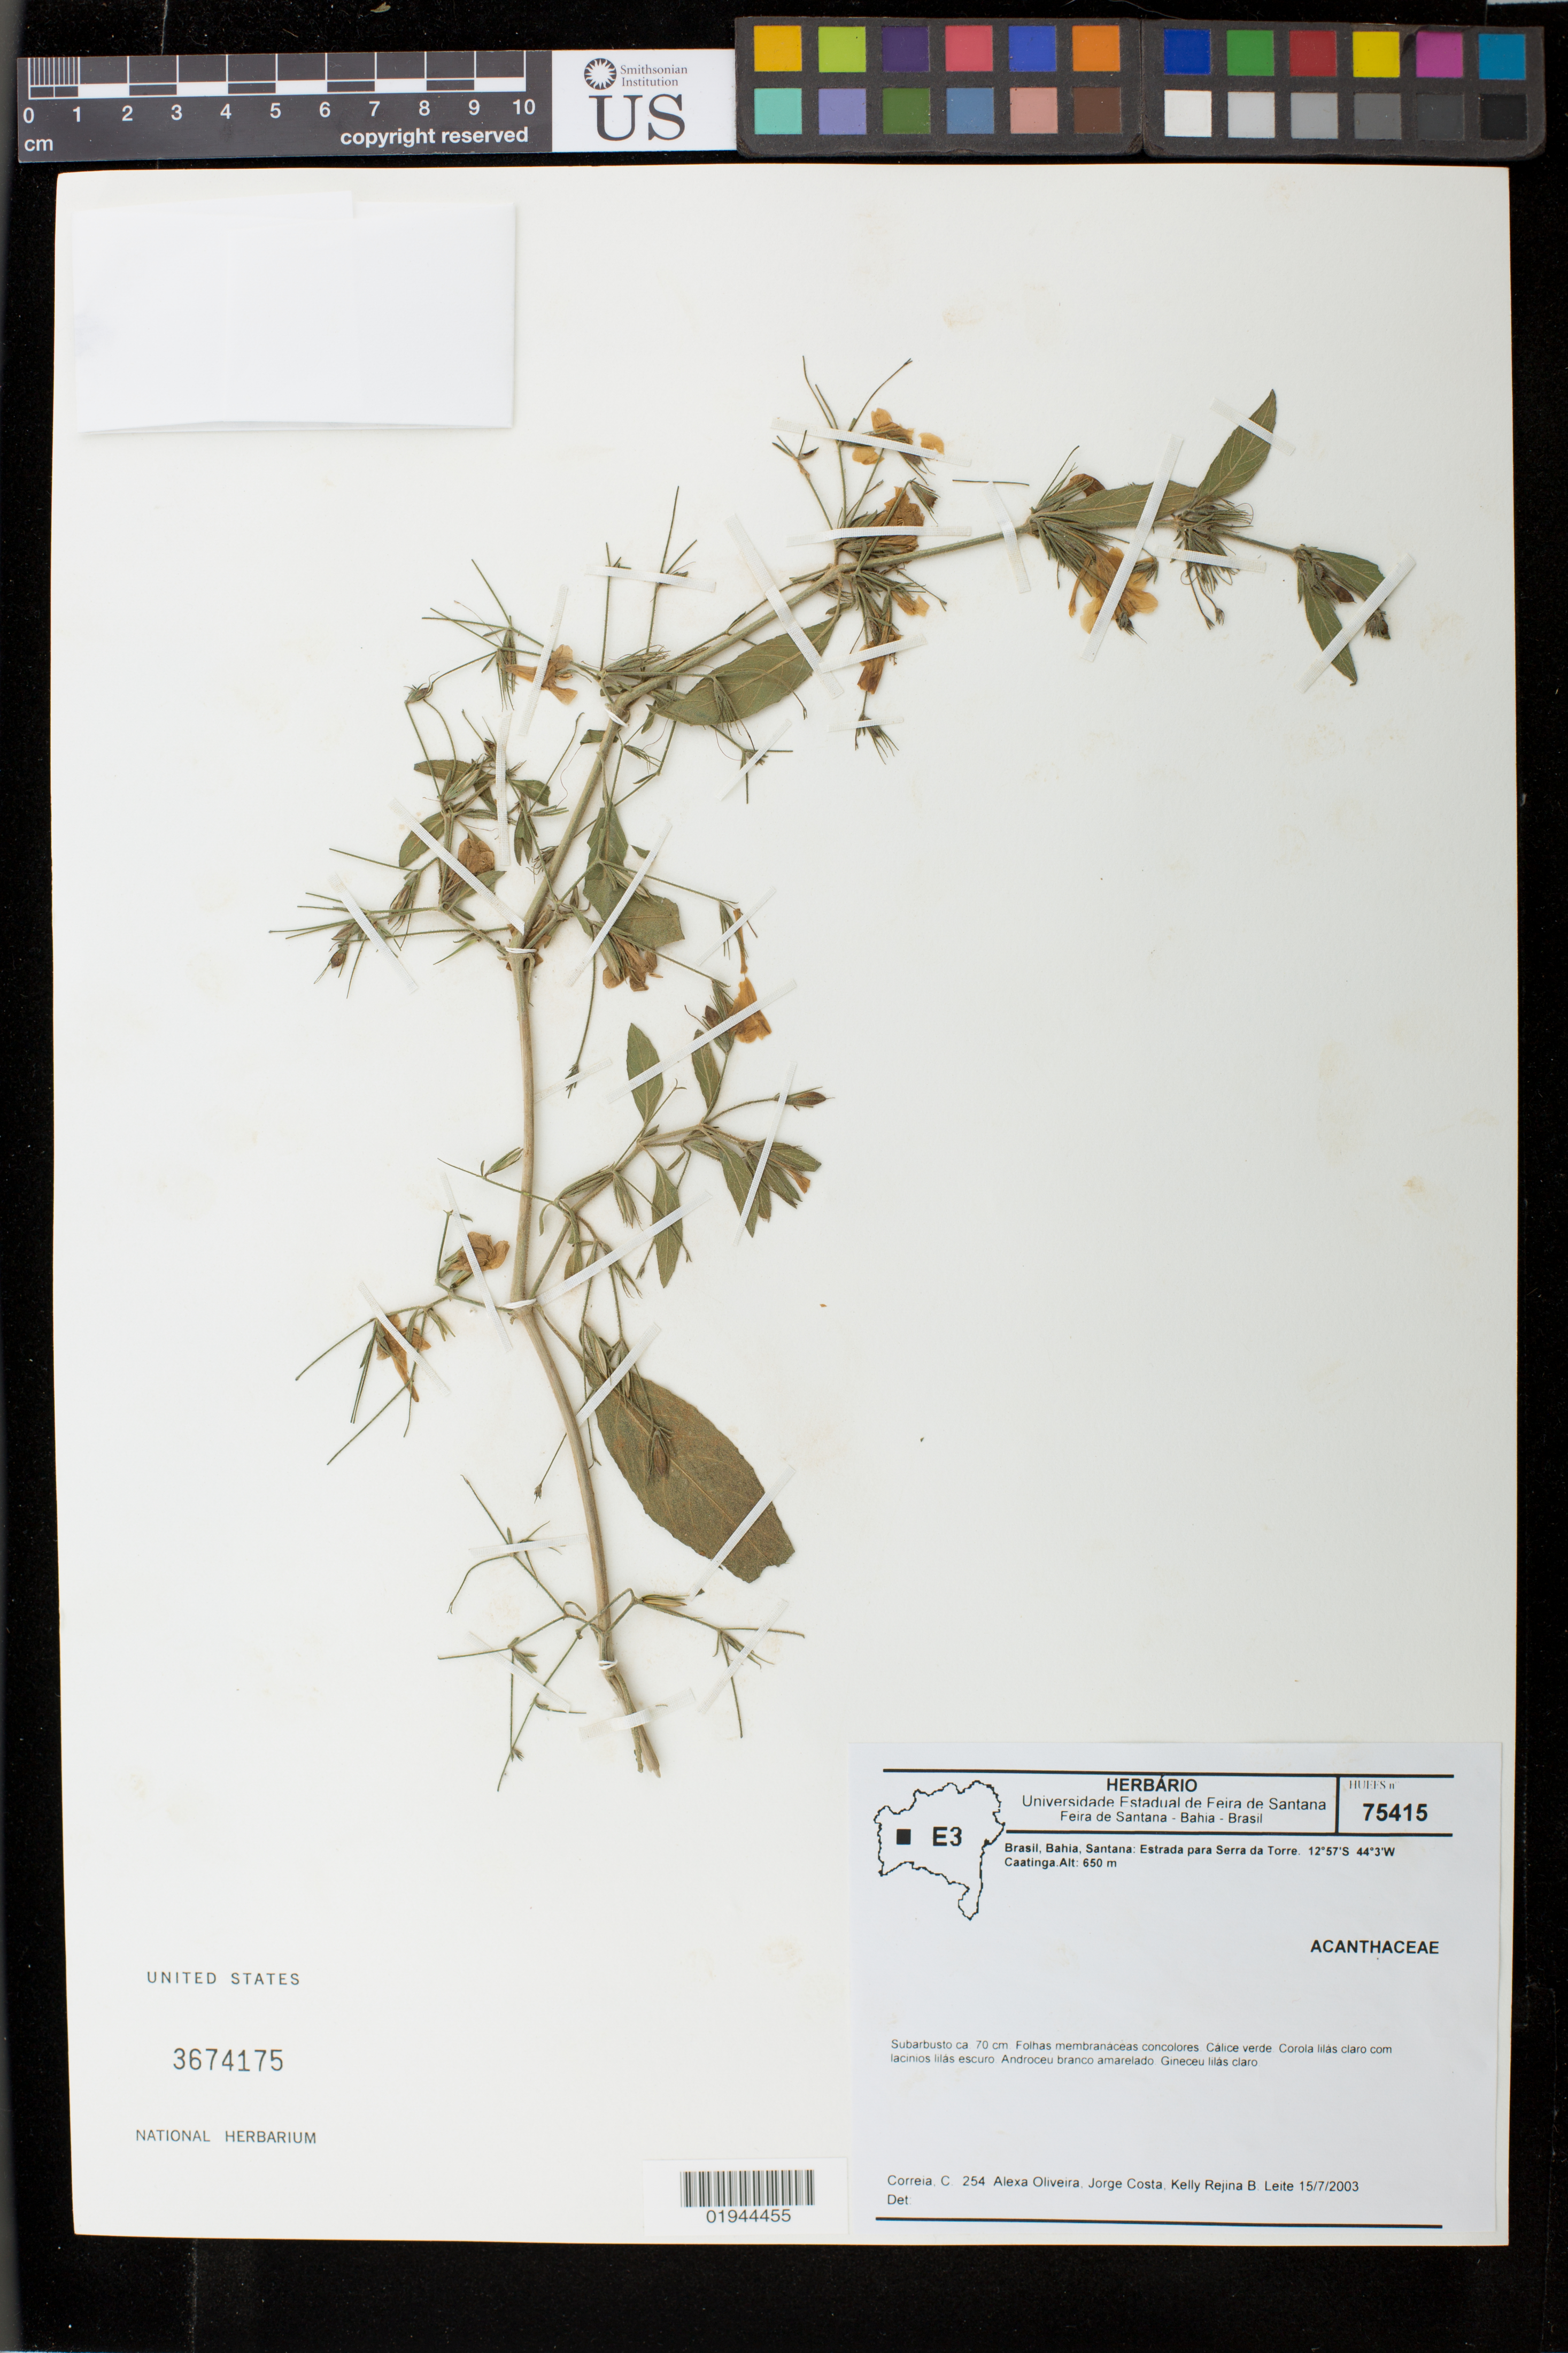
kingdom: Plantae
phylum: Tracheophyta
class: Magnoliopsida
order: Lamiales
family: Acanthaceae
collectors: C. Correia, A. Oliveira, J. Costa & K. Leite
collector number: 254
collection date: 2003-07-15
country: Brazil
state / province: Bahia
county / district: Santana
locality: Estrada para Serra da Torre.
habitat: Caatinga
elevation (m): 650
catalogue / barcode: US 3674175